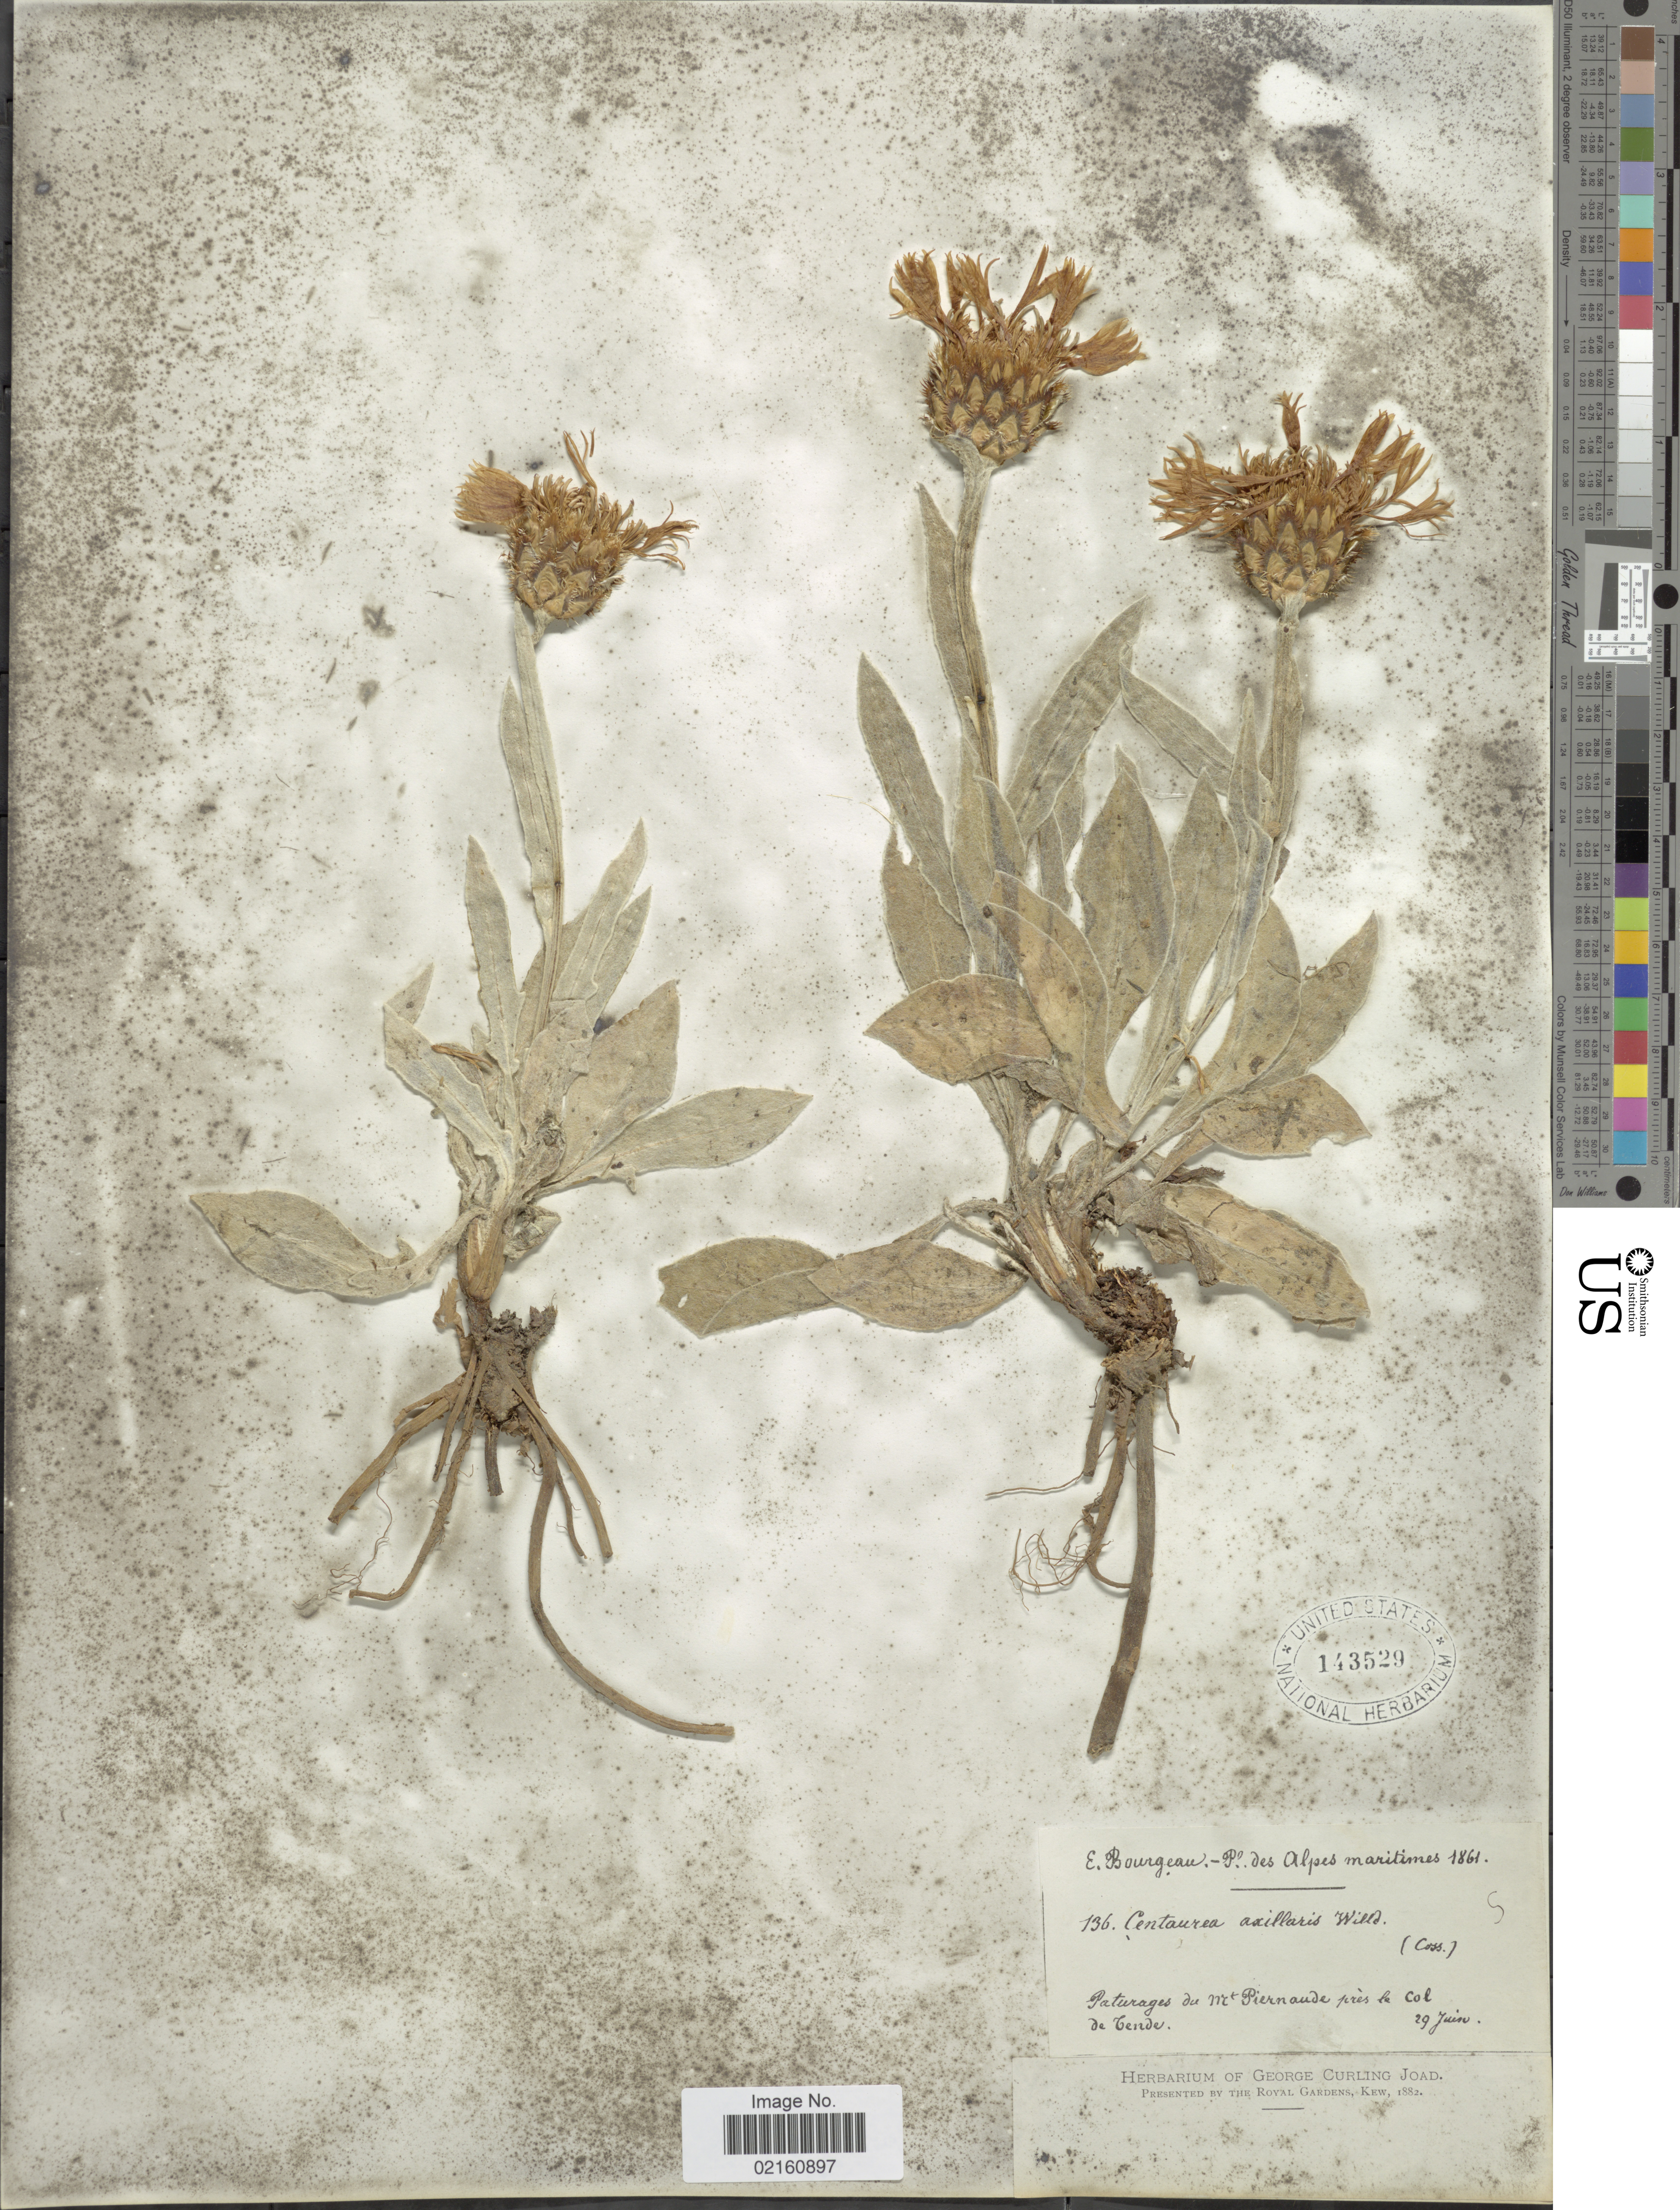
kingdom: Plantae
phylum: Tracheophyta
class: Magnoliopsida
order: Asterales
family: Asteraceae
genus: Centaurea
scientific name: Centaurea axillaris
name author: Willd.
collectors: E. Bourgeau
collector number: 136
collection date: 1861-06-29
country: France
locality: Alpes maritimes, Paturages du Mt. Piernaude, pres le Col de Tende.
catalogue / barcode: US 143529